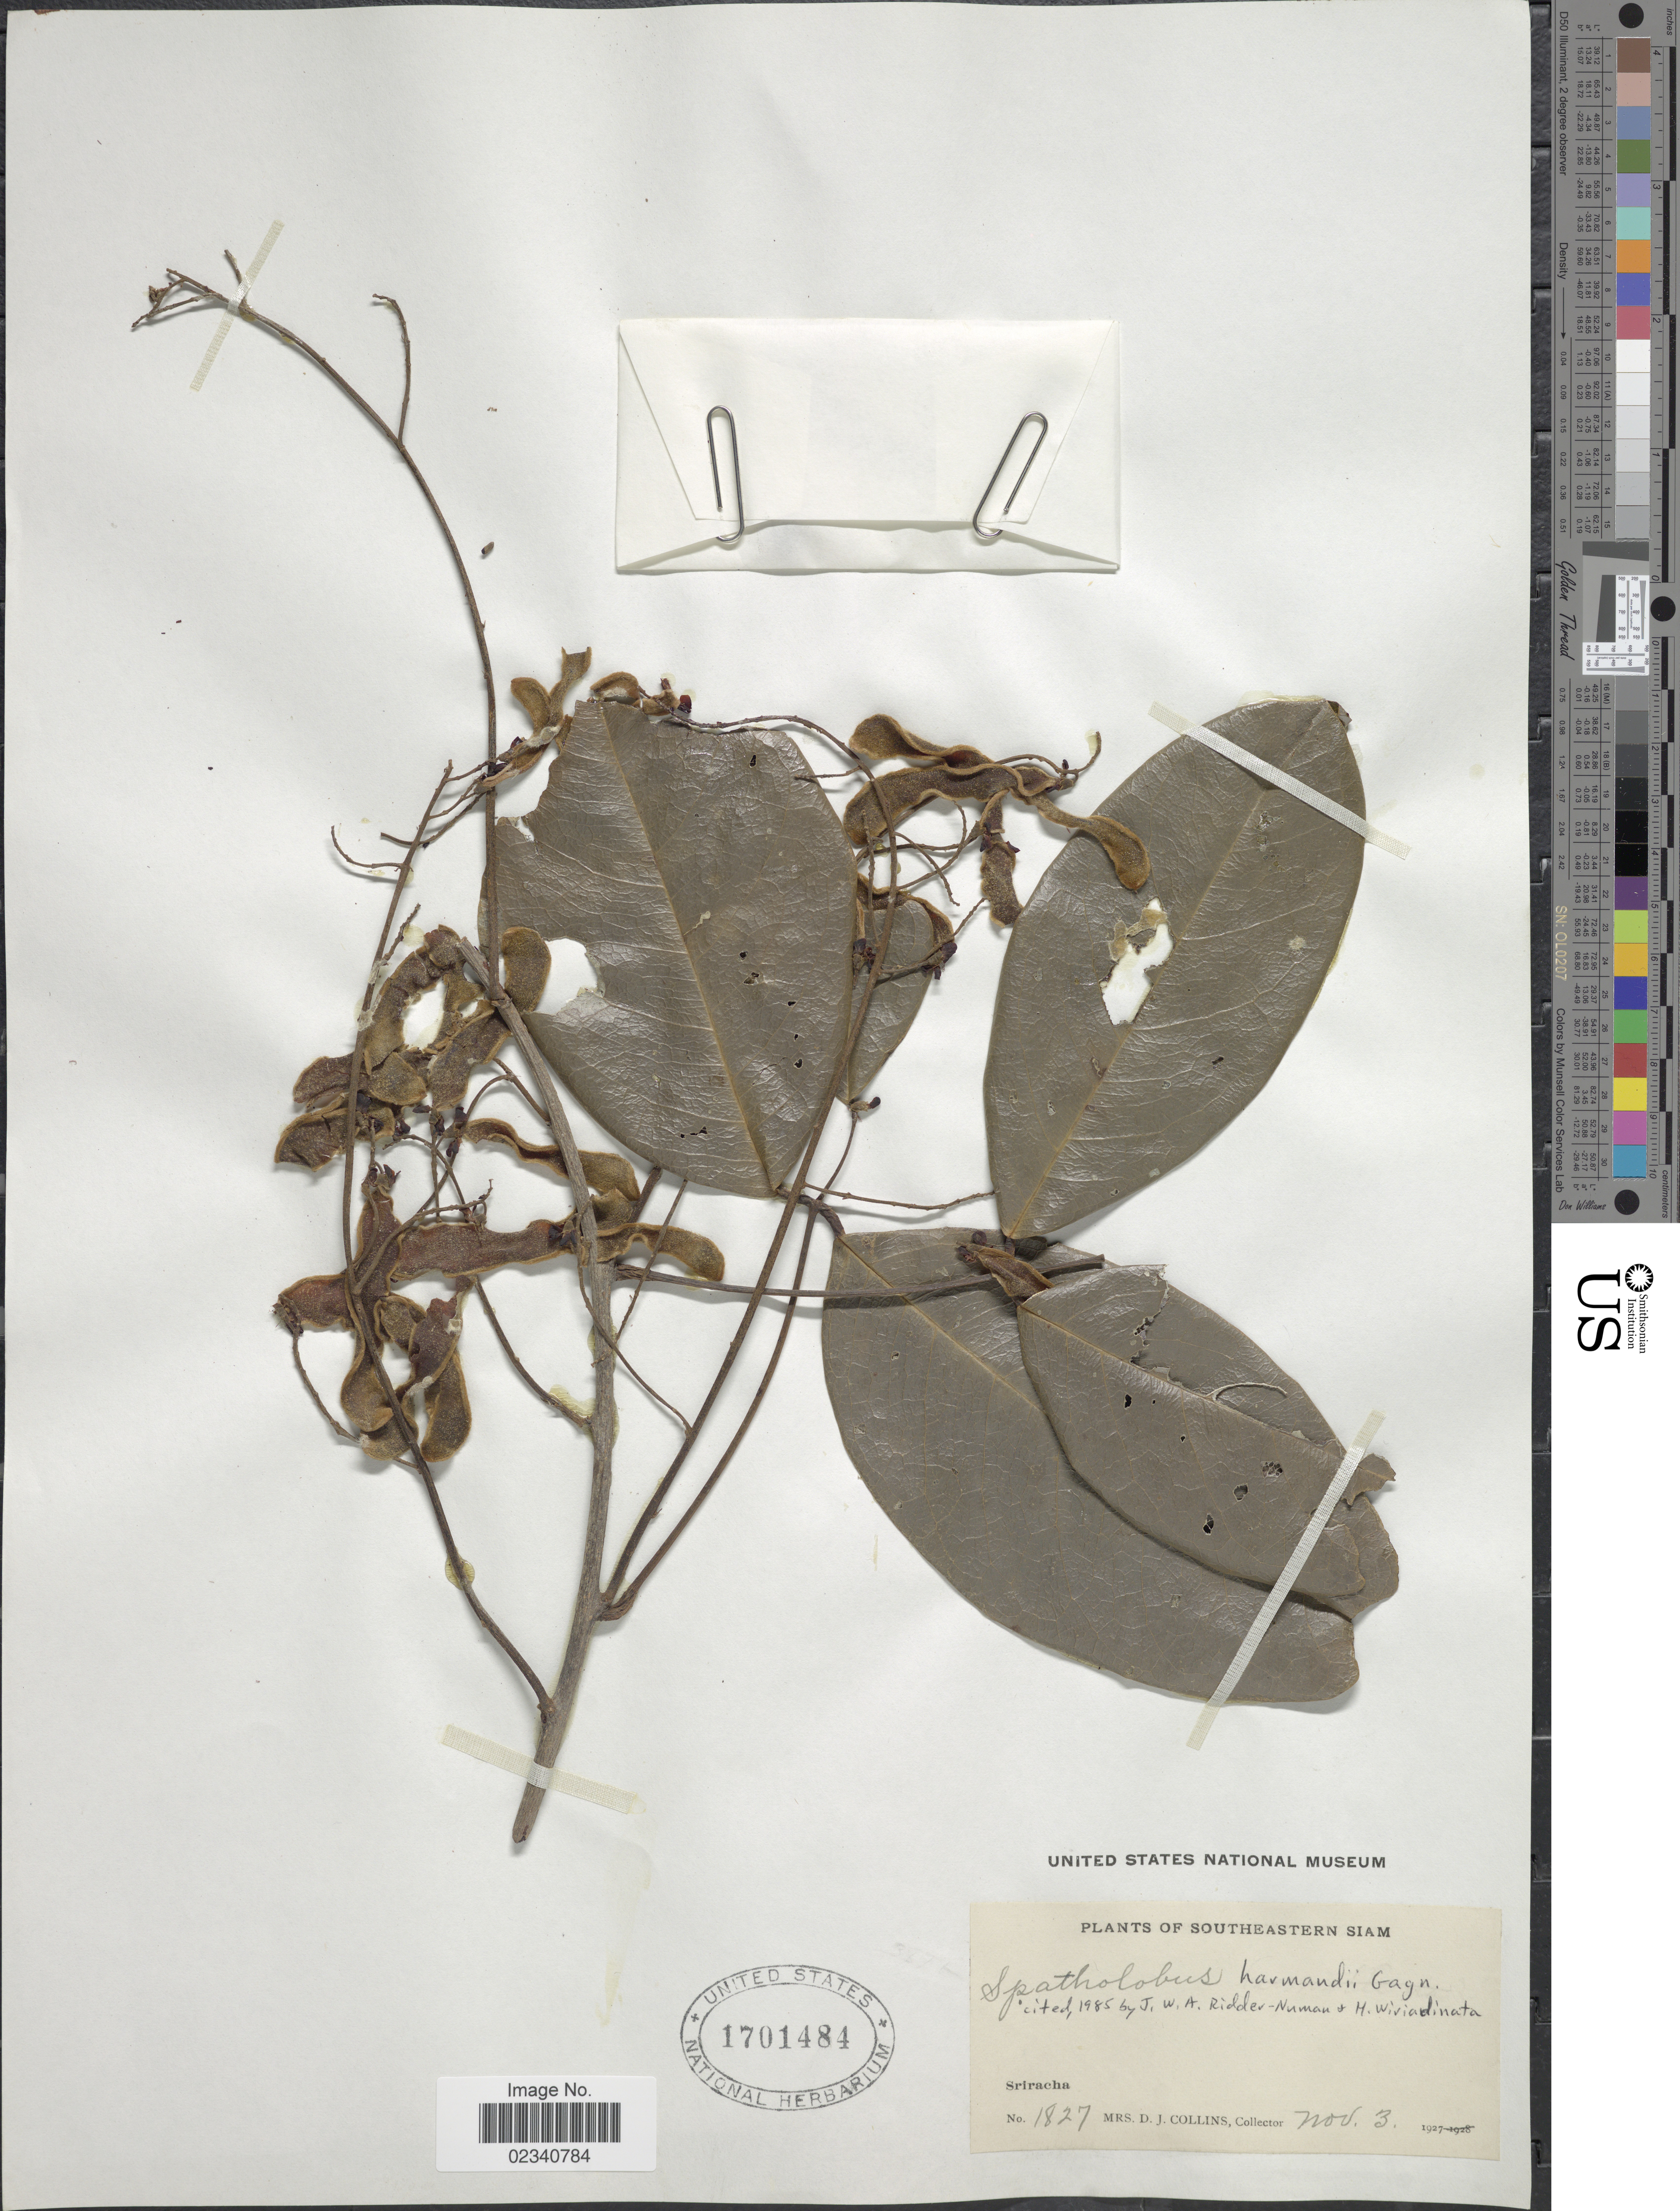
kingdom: Plantae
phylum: Tracheophyta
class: Magnoliopsida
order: Fabales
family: Fabaceae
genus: Spatholobus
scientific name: Spatholobus harmandii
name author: Gagnep.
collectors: Mrs. D. J. Collins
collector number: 1827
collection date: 1927-11-03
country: Thailand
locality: Southeastern Siam, Sriracha.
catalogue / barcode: US 1701484